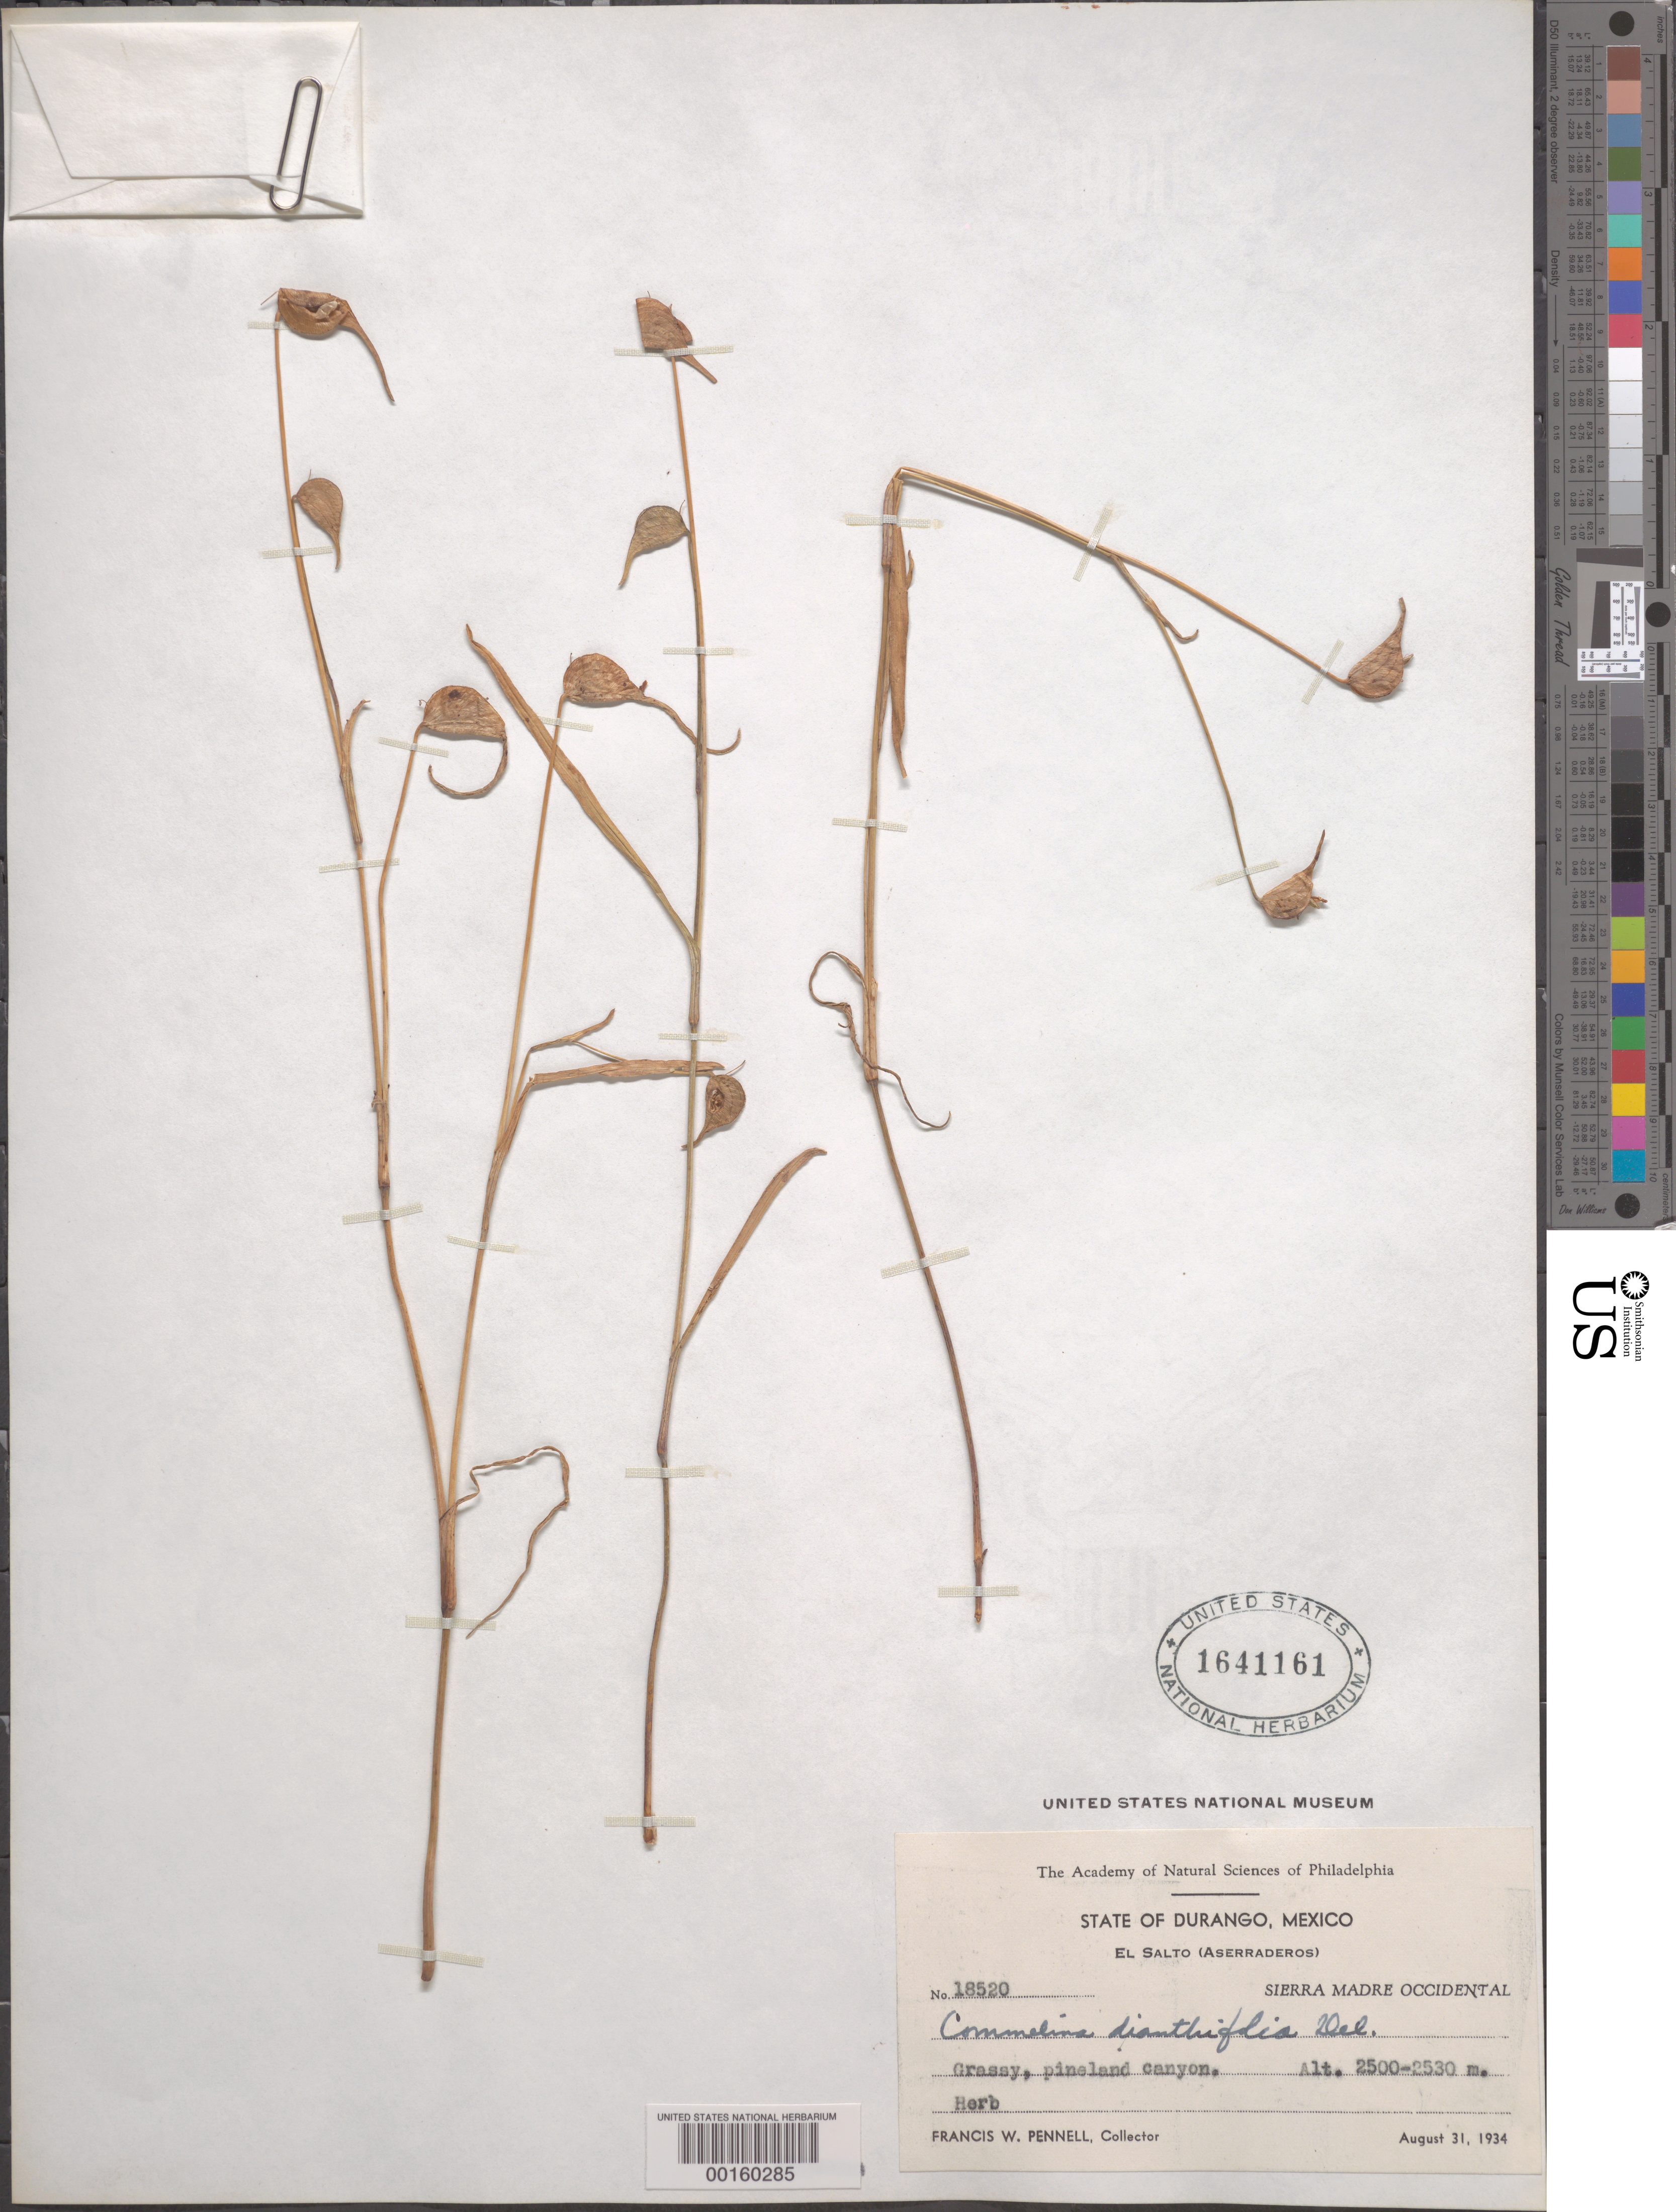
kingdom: Plantae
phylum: Tracheophyta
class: Liliopsida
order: Commelinales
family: Commelinaceae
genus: Commelina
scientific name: Commelina dianthifolia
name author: Redouté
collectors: F. W. Pennell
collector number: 18520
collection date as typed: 31 Aug 1934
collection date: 1934-08-31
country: Mexico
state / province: Durango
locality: El Salto (aserraderos)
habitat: Grassy, pineland canyon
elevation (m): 2500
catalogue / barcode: US 1641161